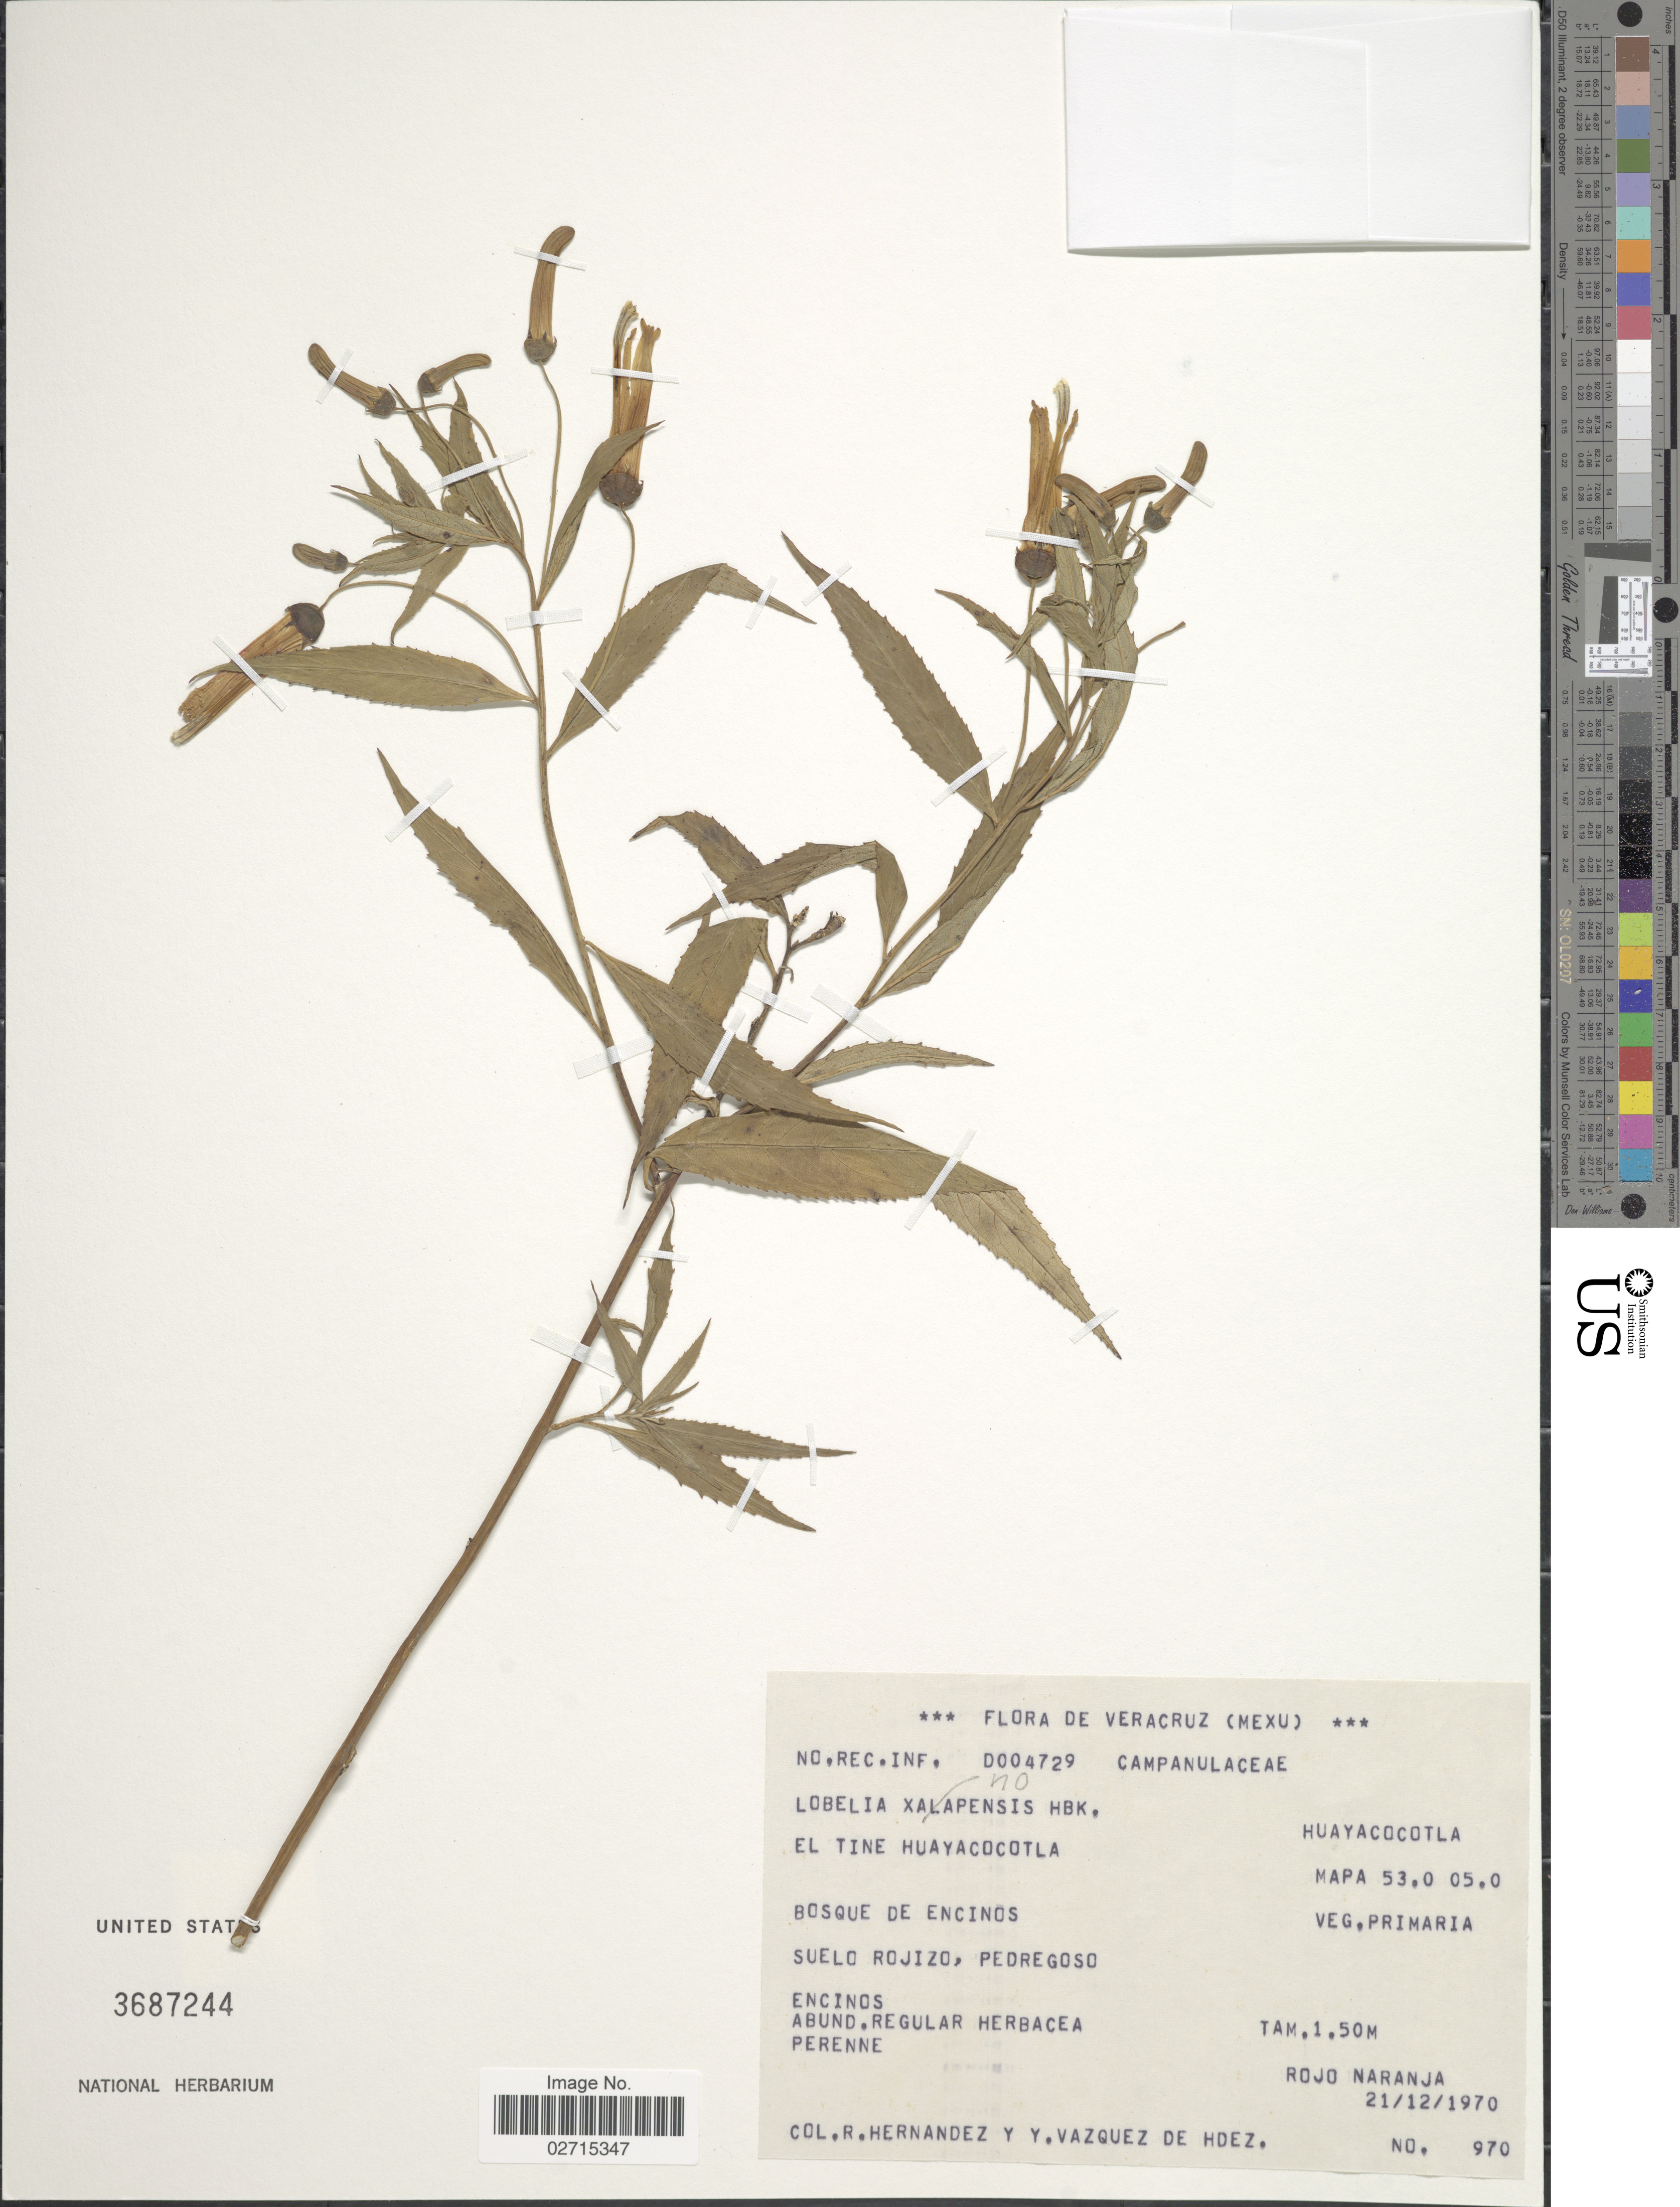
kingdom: Plantae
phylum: Tracheophyta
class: Magnoliopsida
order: Asterales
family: Campanulaceae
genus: Lobelia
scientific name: Lobelia sp.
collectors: R. Hernandez M. & Y. Vazquez de Hernandez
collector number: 970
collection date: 1970-12-21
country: Mexico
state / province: Veracruz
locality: Veracruz, El Tine Huayacocotla, Huayacocotla, Bosque de Encinos Mapa 53.0 05.0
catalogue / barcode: US 3687244